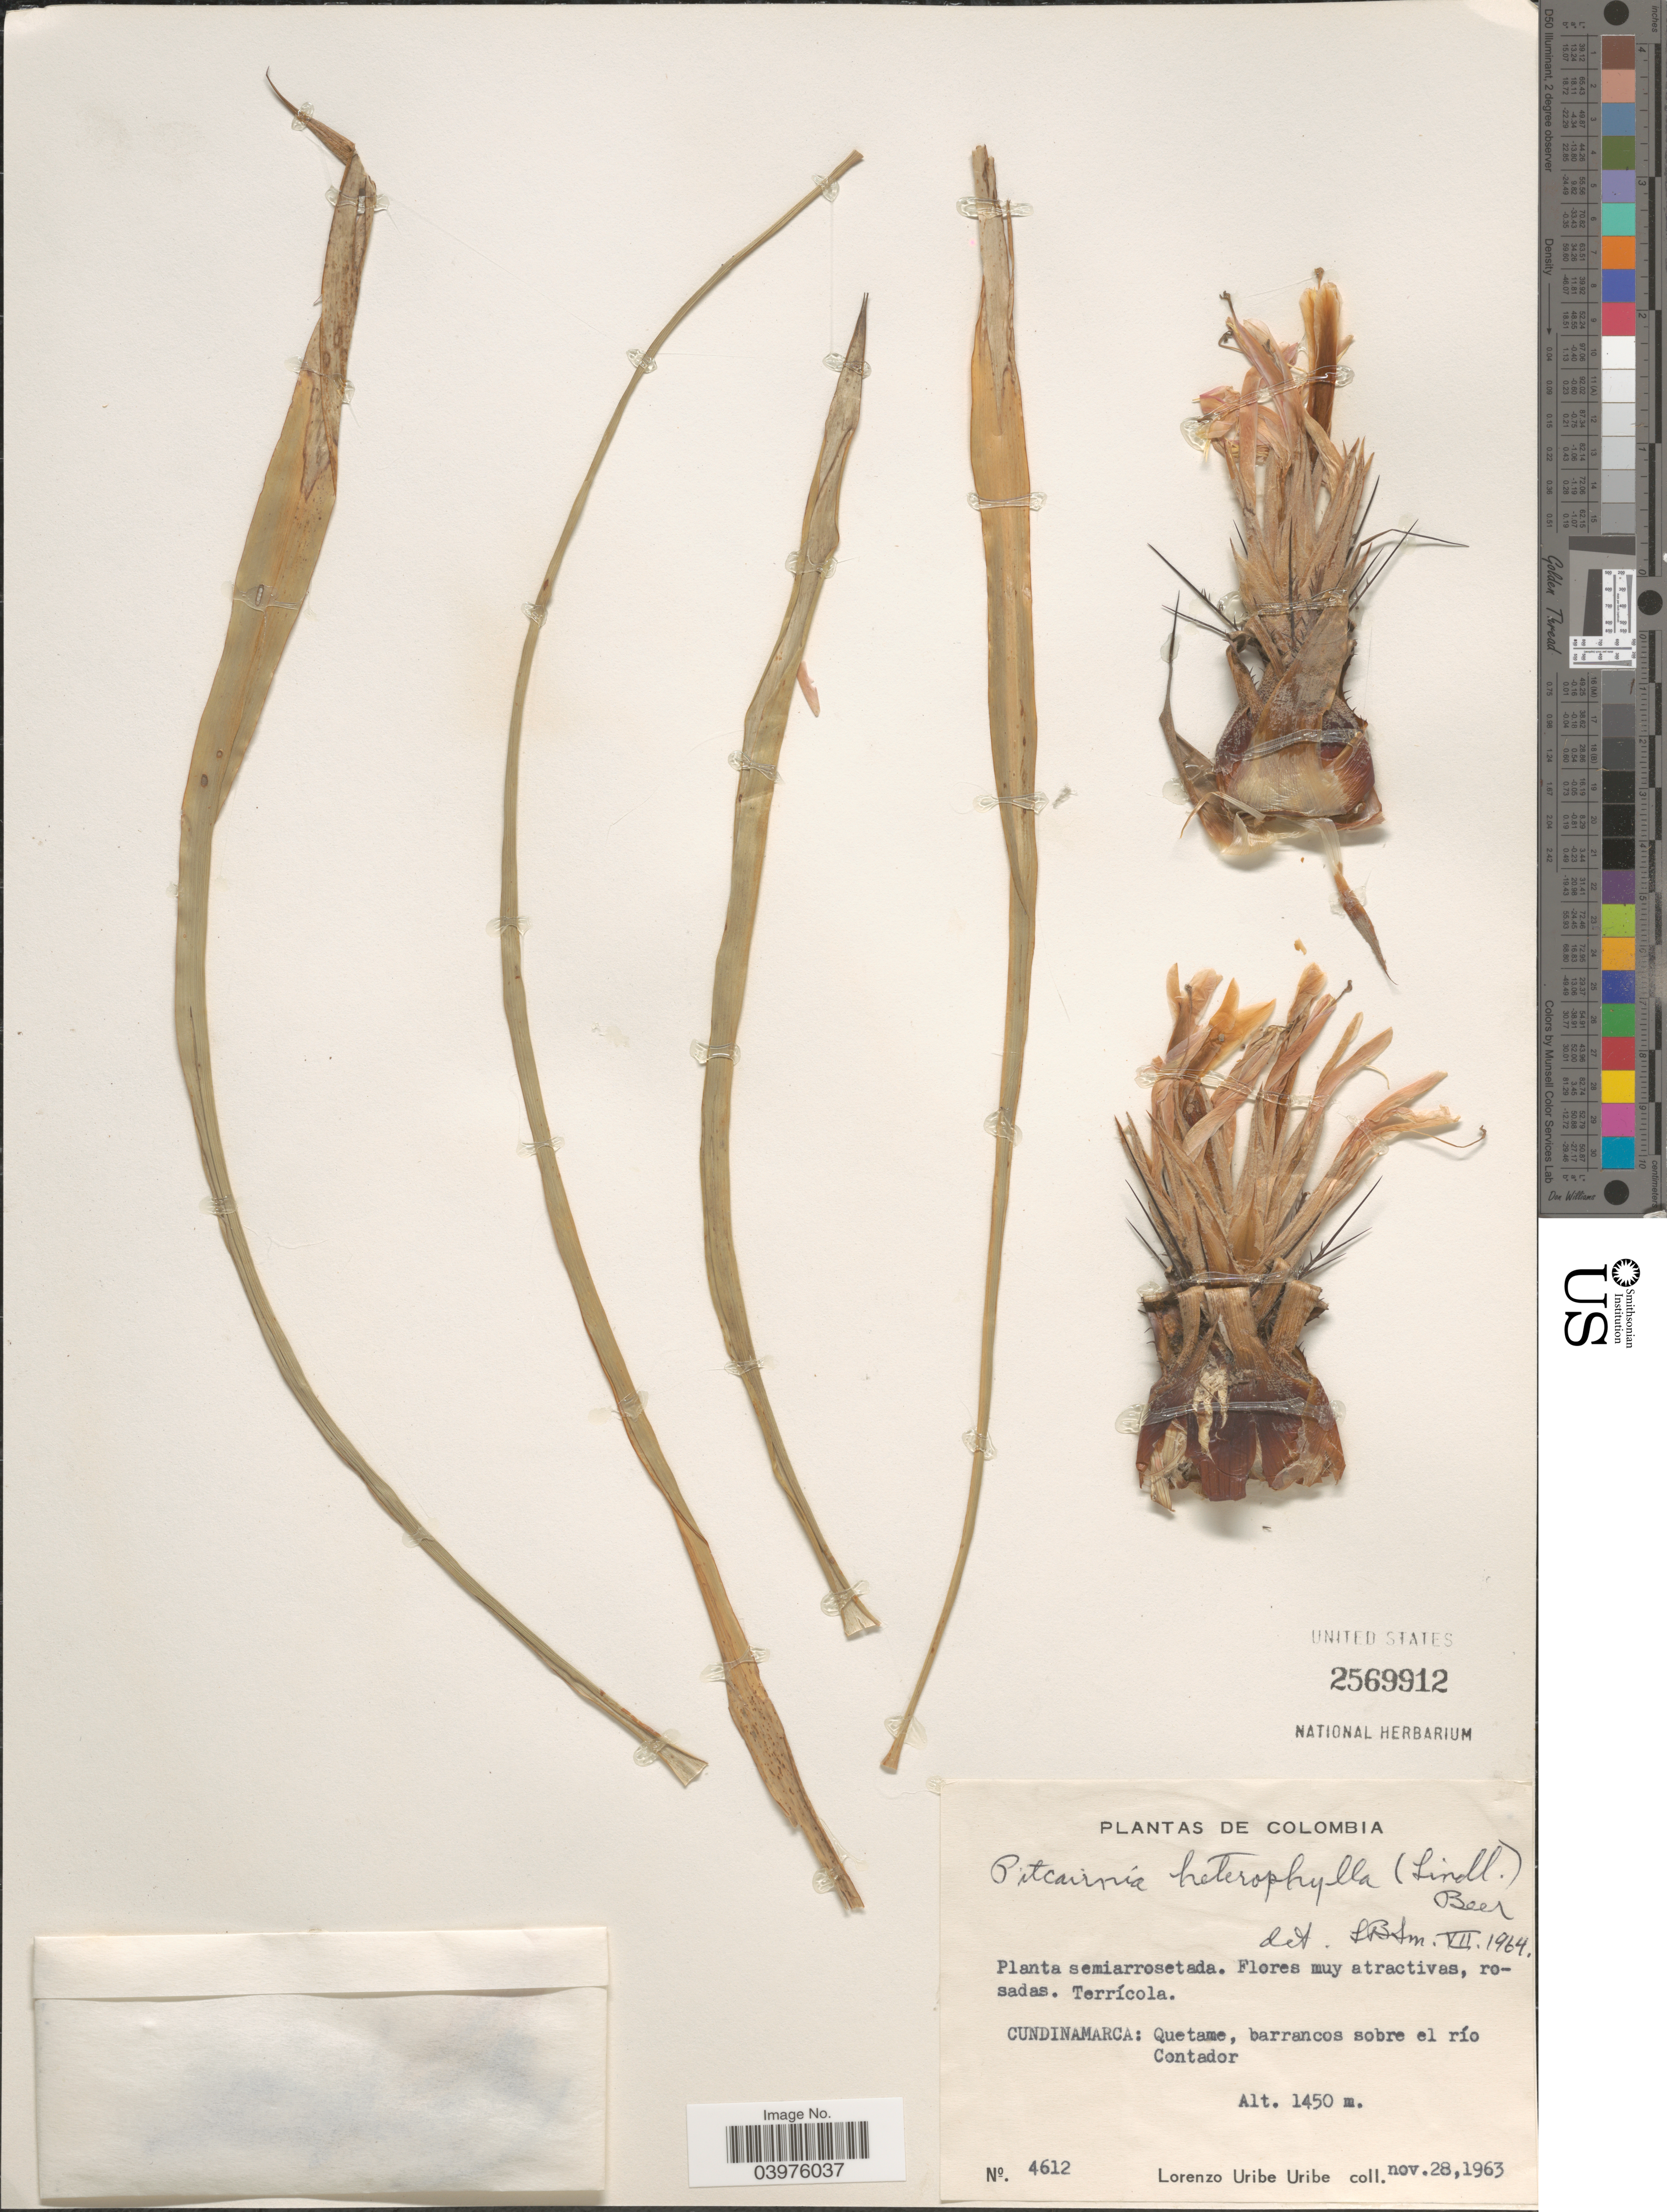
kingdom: Plantae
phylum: Tracheophyta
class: Liliopsida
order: Poales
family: Bromeliaceae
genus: Pitcairnia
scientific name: Pitcairnia heterophylla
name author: (Lindl.) Beer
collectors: L. Uribe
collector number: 4612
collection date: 1963-11-28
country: Colombia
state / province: Cundinamarca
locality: Quetame, barrancos sobre el río Contador.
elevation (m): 1450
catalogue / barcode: US 2569912